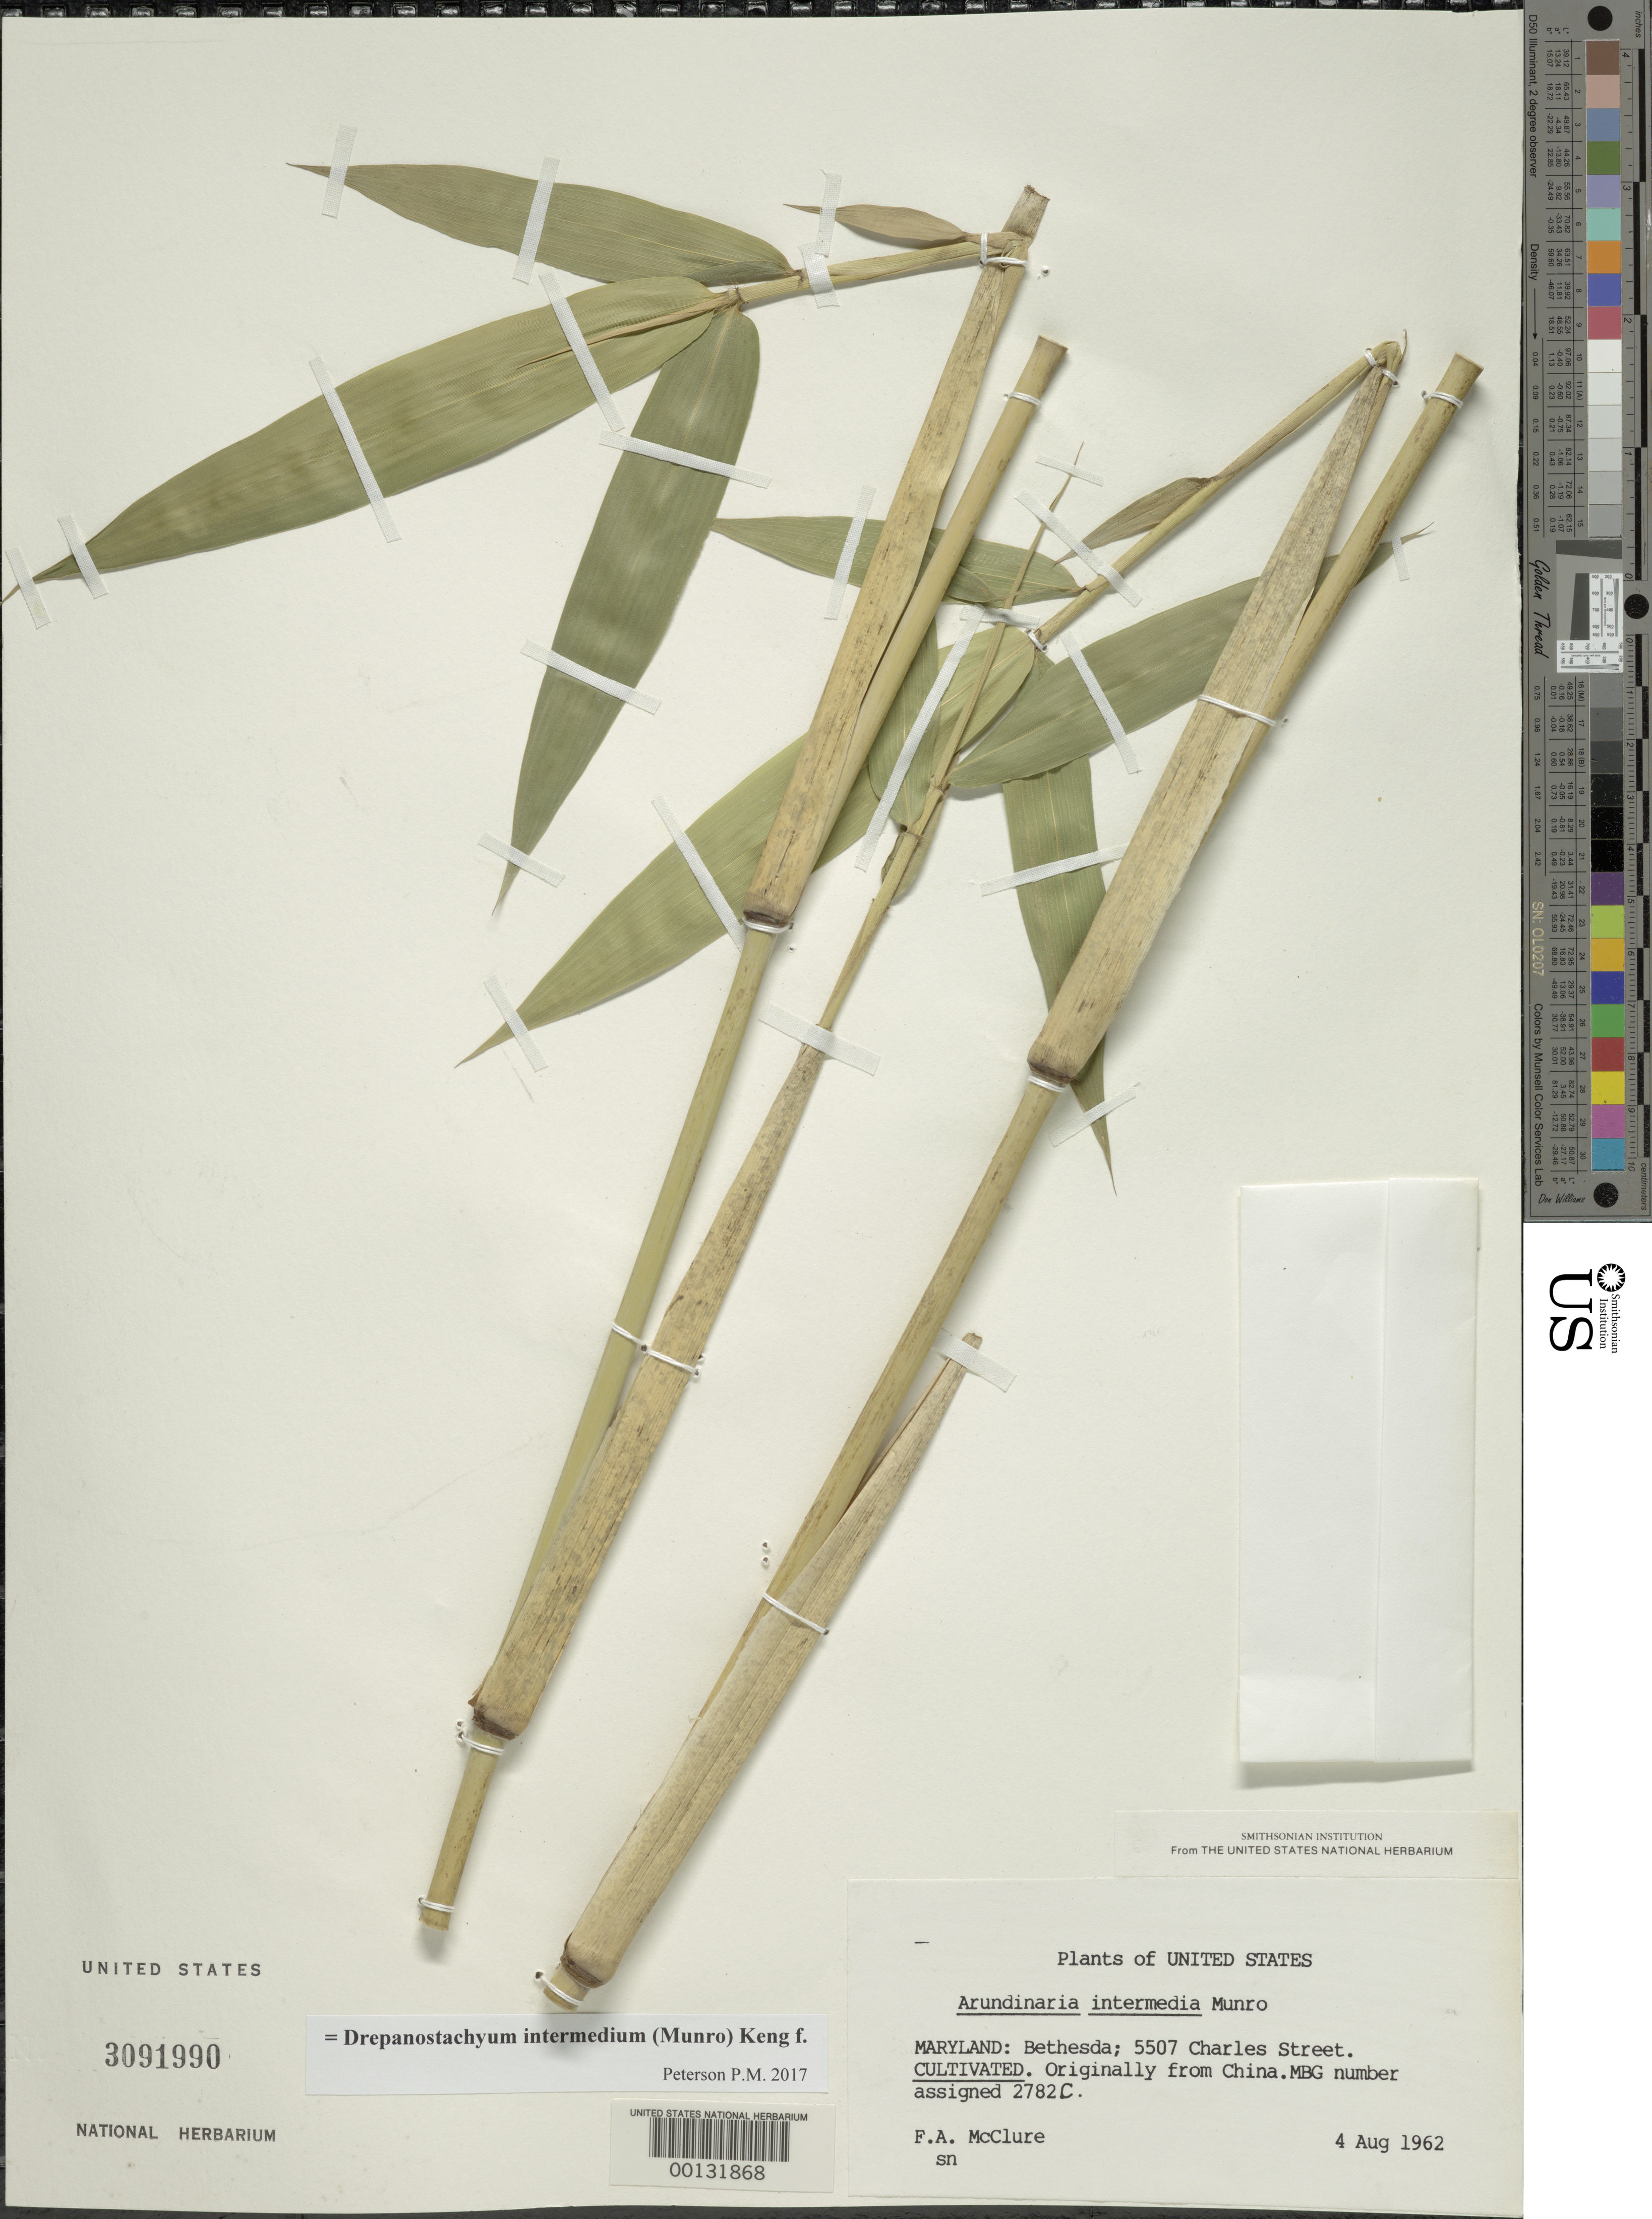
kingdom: Plantae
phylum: Tracheophyta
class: Liliopsida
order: Poales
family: Poaceae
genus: Arundinaria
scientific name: Arundinaria intermedia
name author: Munro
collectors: F. A. McClure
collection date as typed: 04 Aug 1962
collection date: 1962-08-04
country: United States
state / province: Maryland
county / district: Montgomery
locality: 5507 Charles Street, Bethesda (McClure's garden)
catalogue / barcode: US 3091990